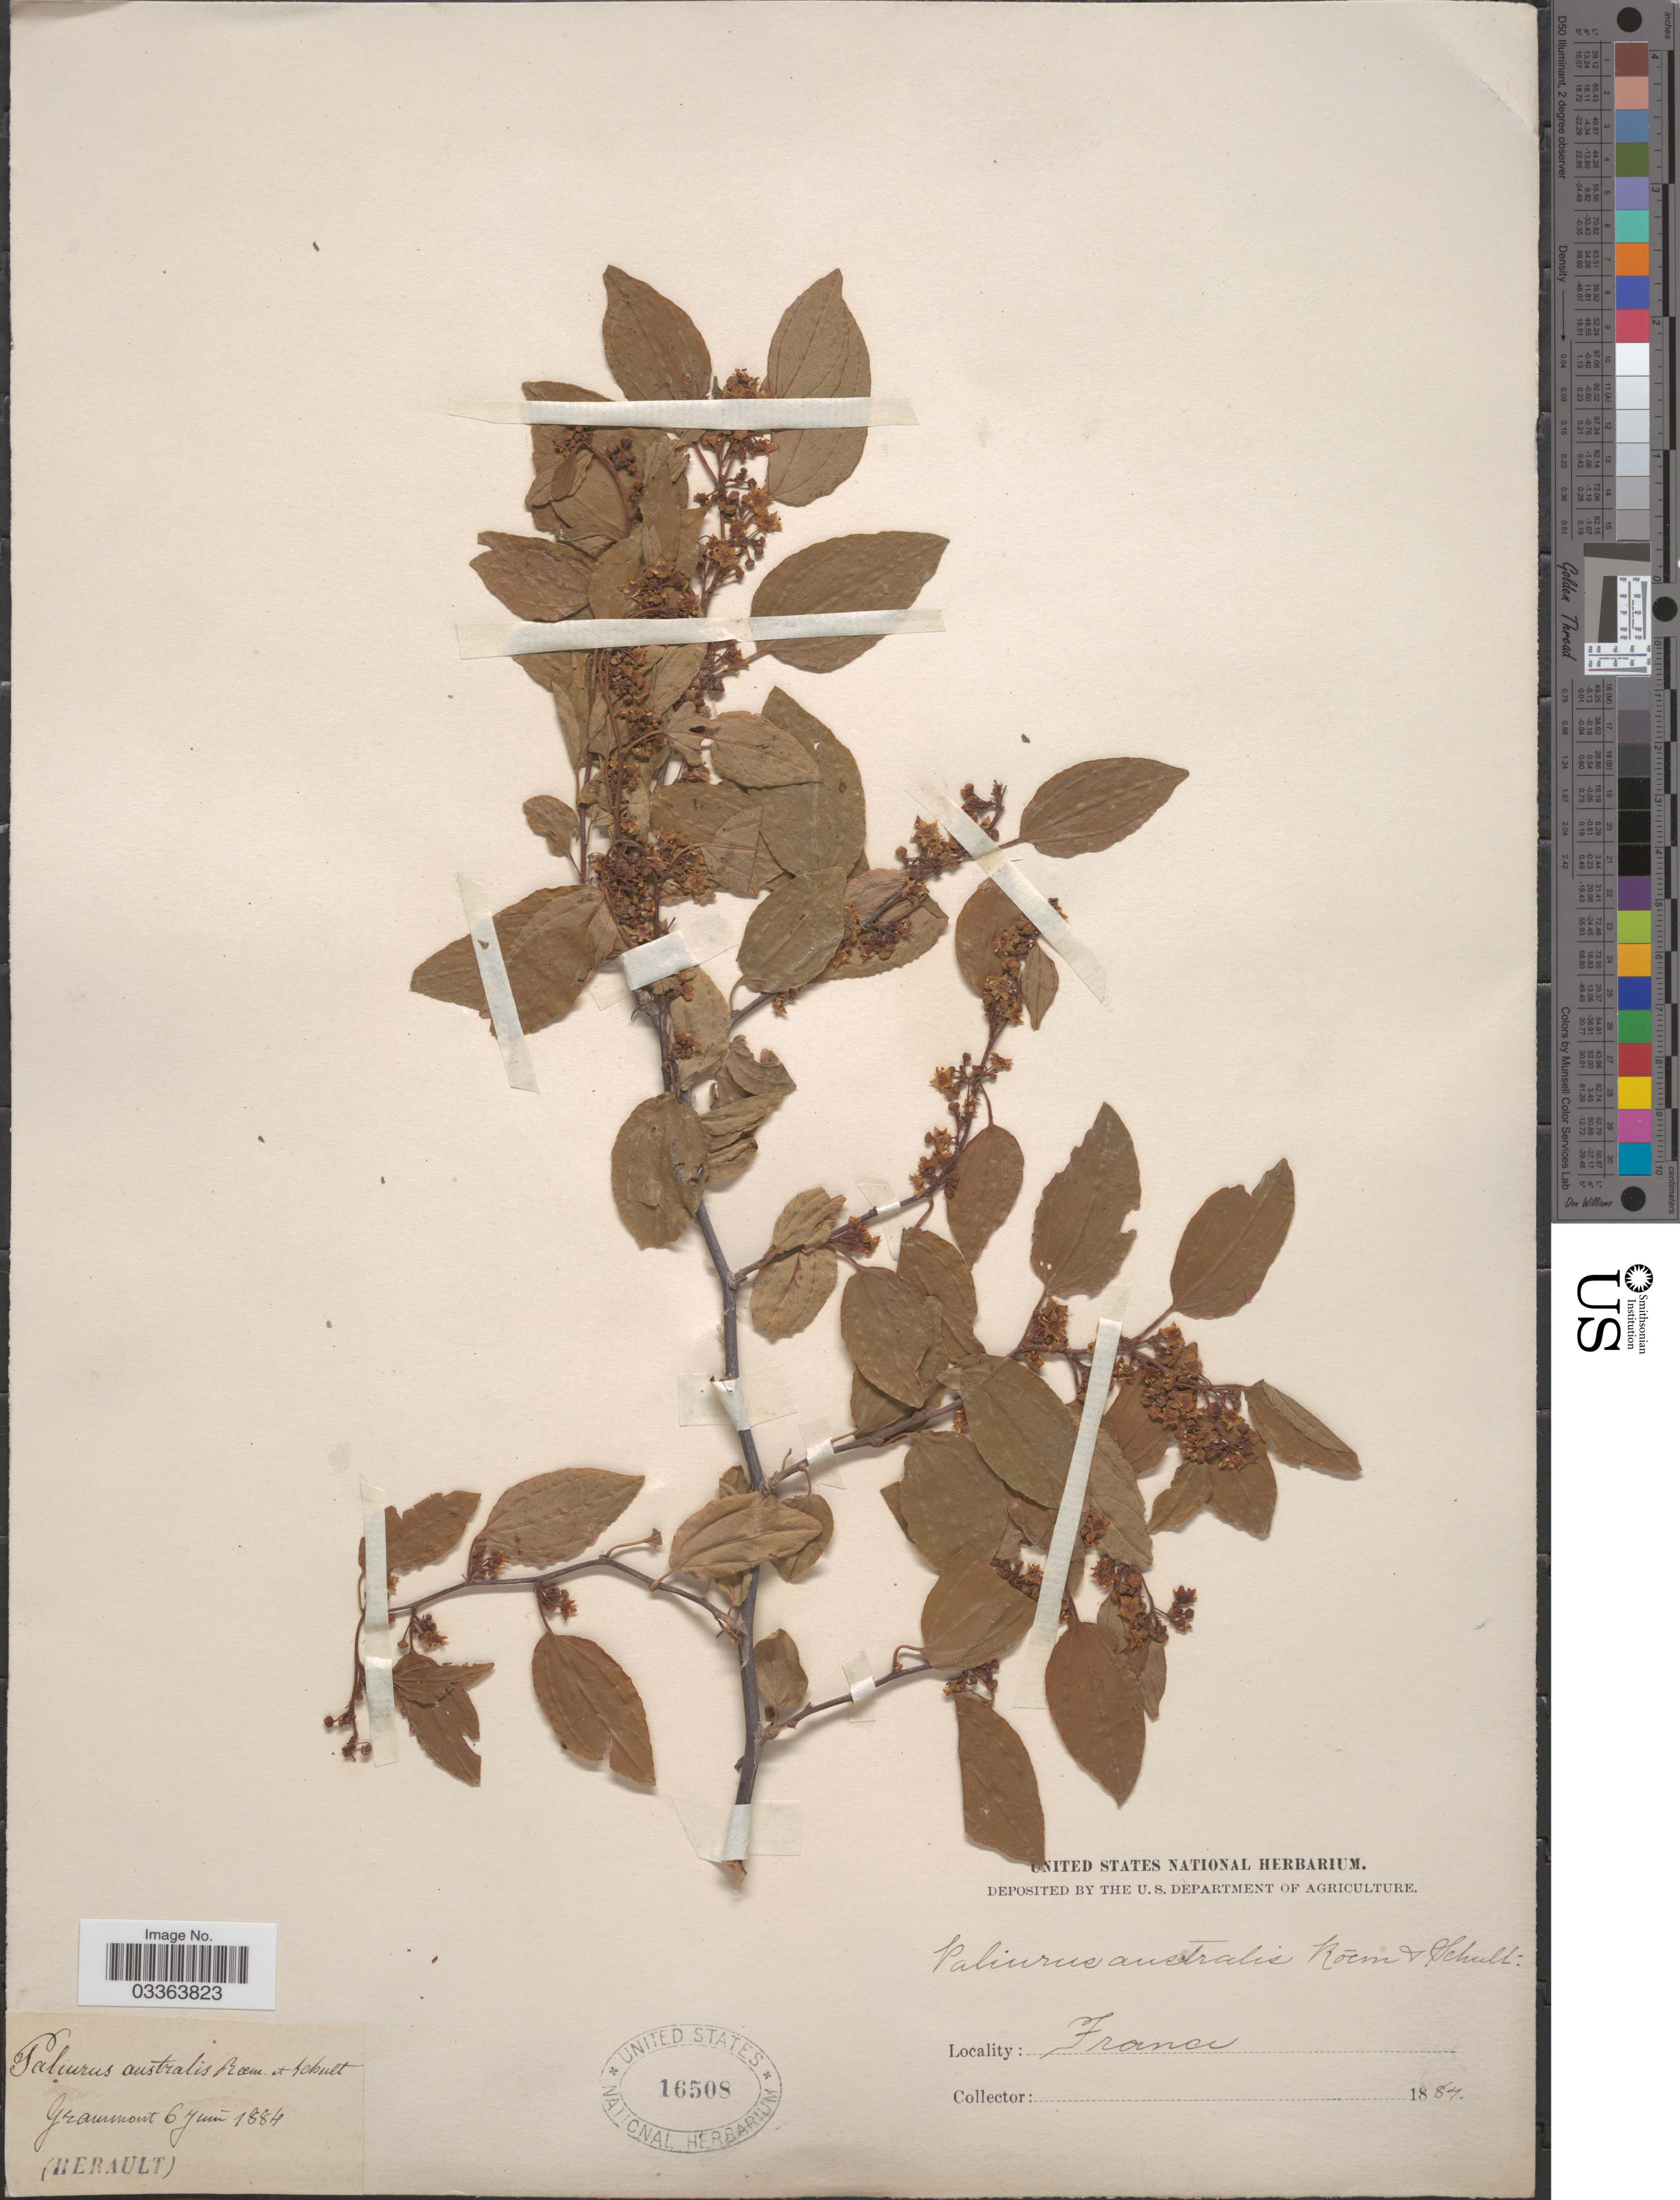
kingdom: Plantae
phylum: Tracheophyta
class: Magnoliopsida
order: Rosales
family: Rhamnaceae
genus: Paliurus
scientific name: Paliurus australis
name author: Gaertn.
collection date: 1884-06-06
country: France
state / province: Occitanie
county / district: Hérault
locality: Grammont.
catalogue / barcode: US 16508